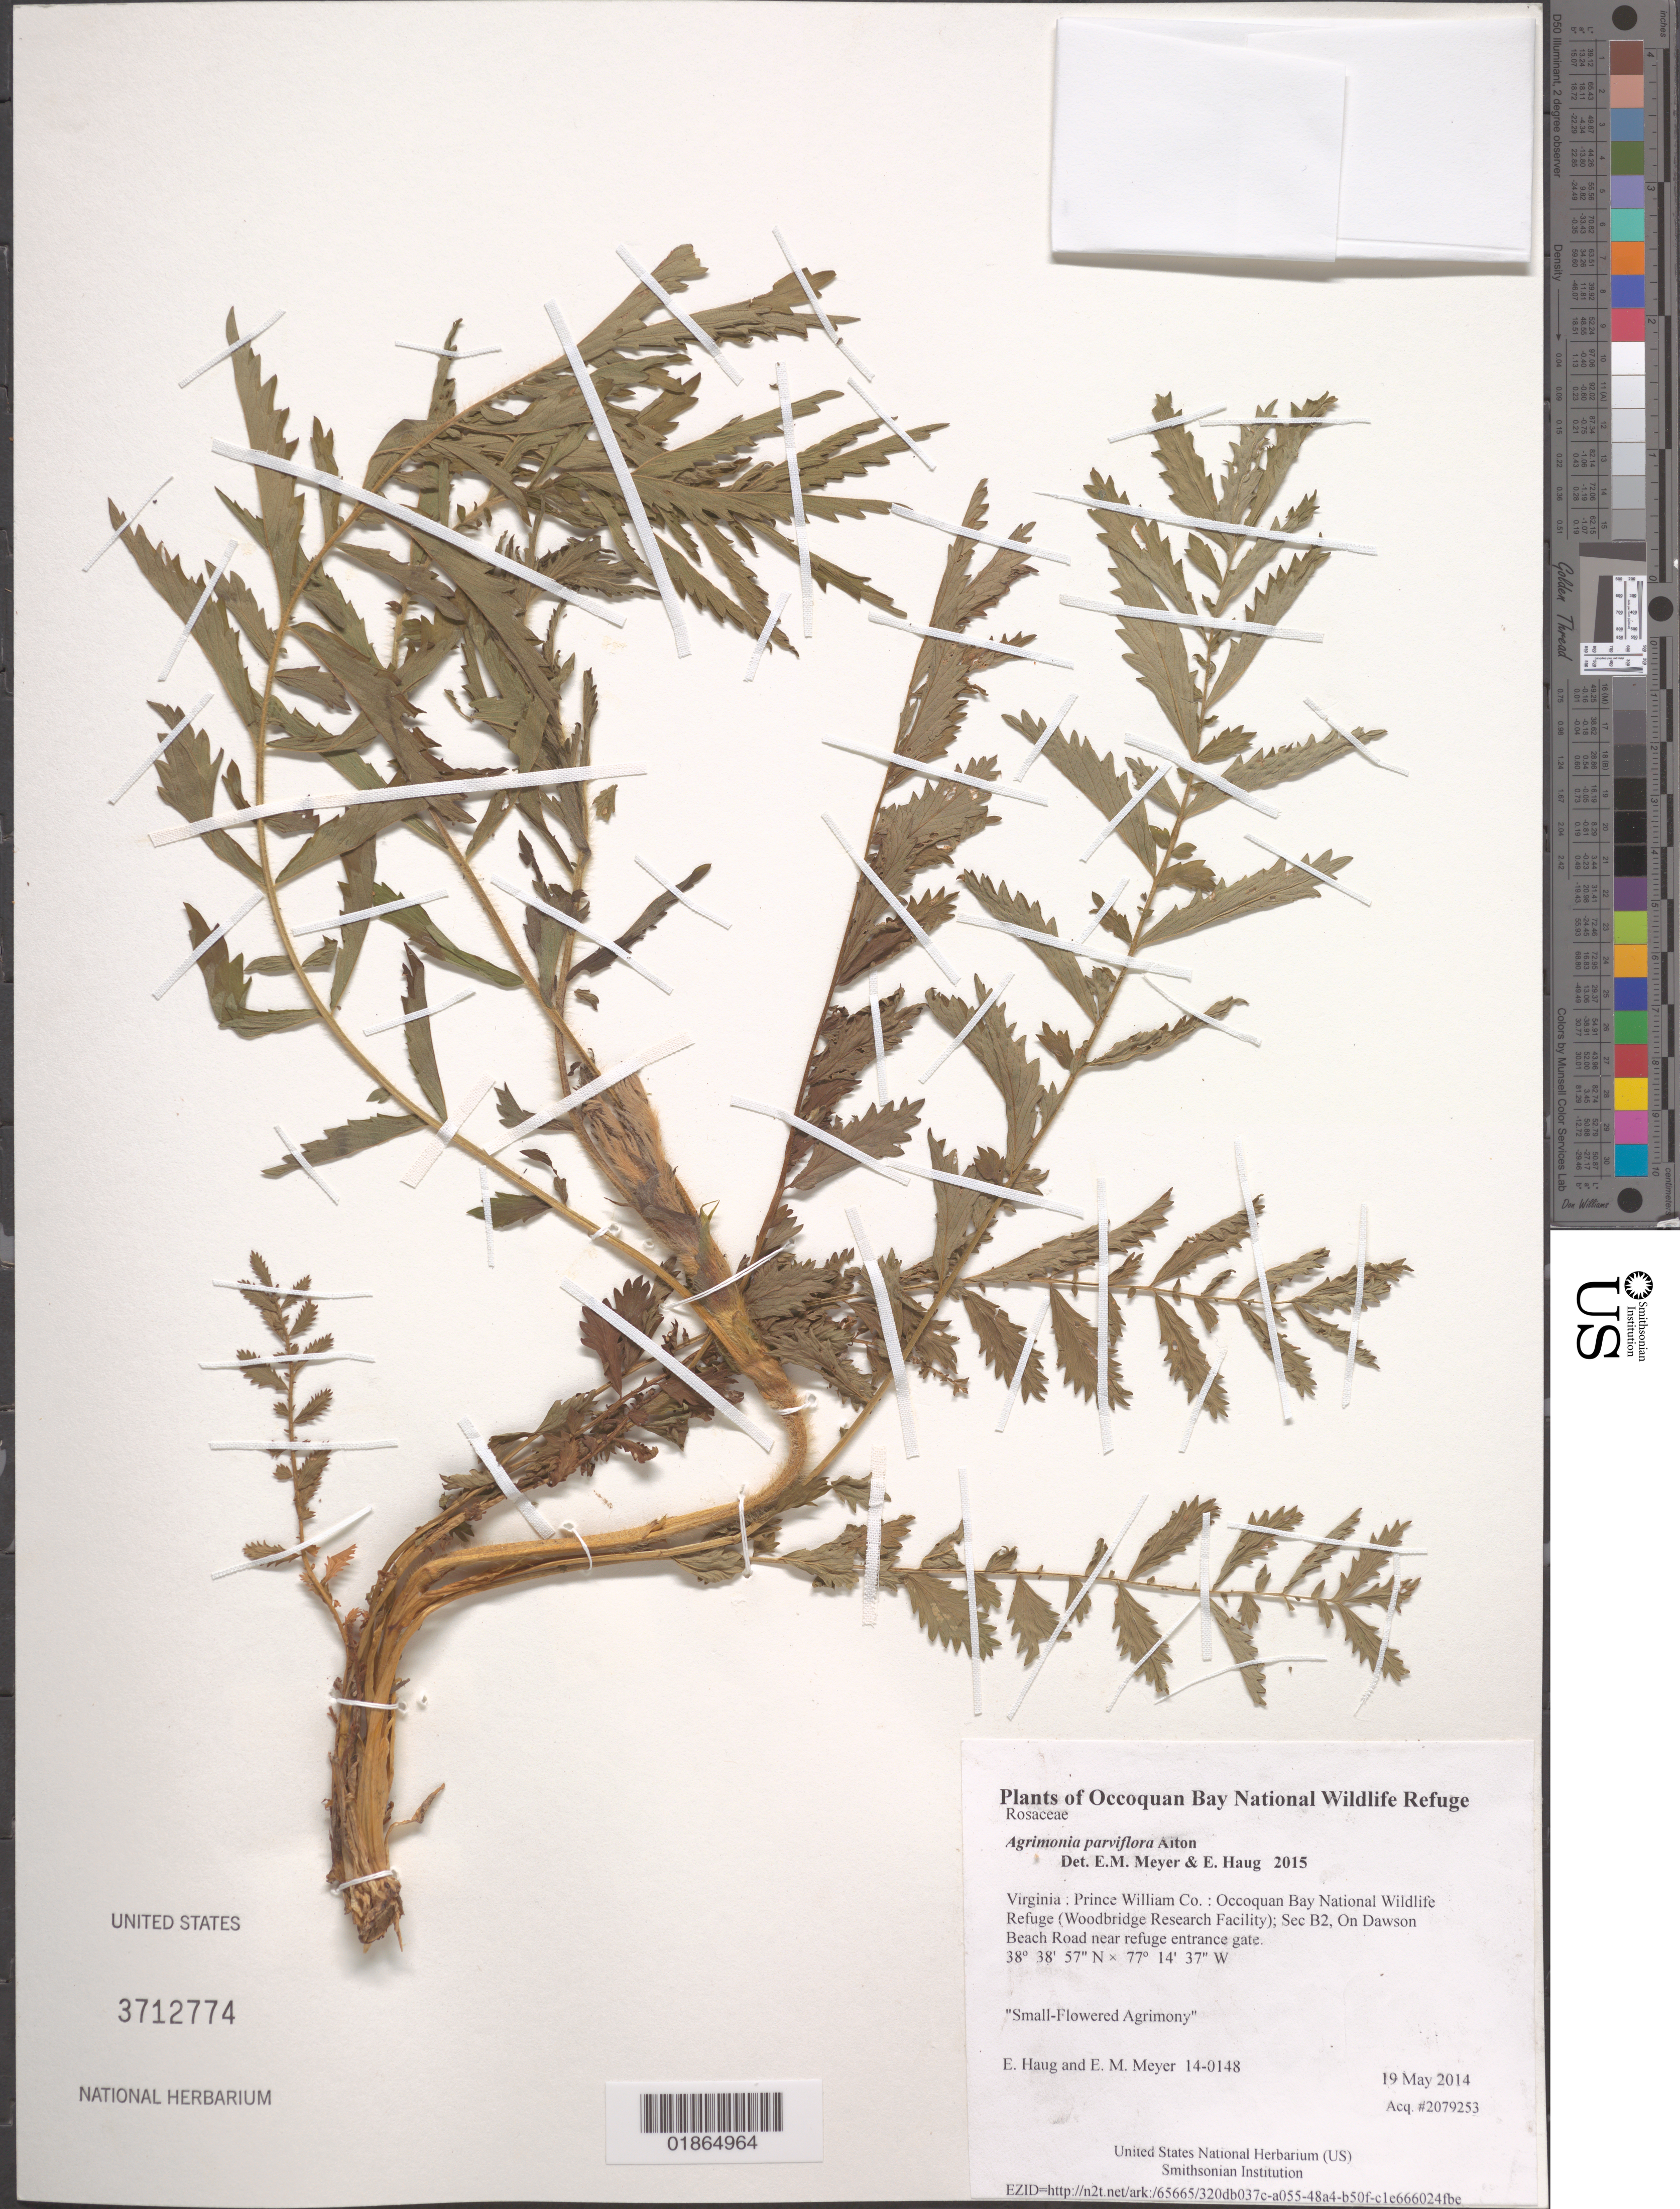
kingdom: Plantae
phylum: Tracheophyta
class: Magnoliopsida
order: Rosales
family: Rosaceae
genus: Agrimonia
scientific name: Agrimonia parviflora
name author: Aiton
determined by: Meyer, E. M.; Haug, E.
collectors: E. Haug & E. M. Meyer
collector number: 14-0148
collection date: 2014-05-19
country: United States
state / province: Virginia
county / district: Prince William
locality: Occoquan Bay National Wildlife Refuge (Woodbridge Research Facility); Sec B2, On Dawson Beach Road near refuge entrance gate.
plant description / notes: Small-Flowered Agrimony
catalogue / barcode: US 3712774